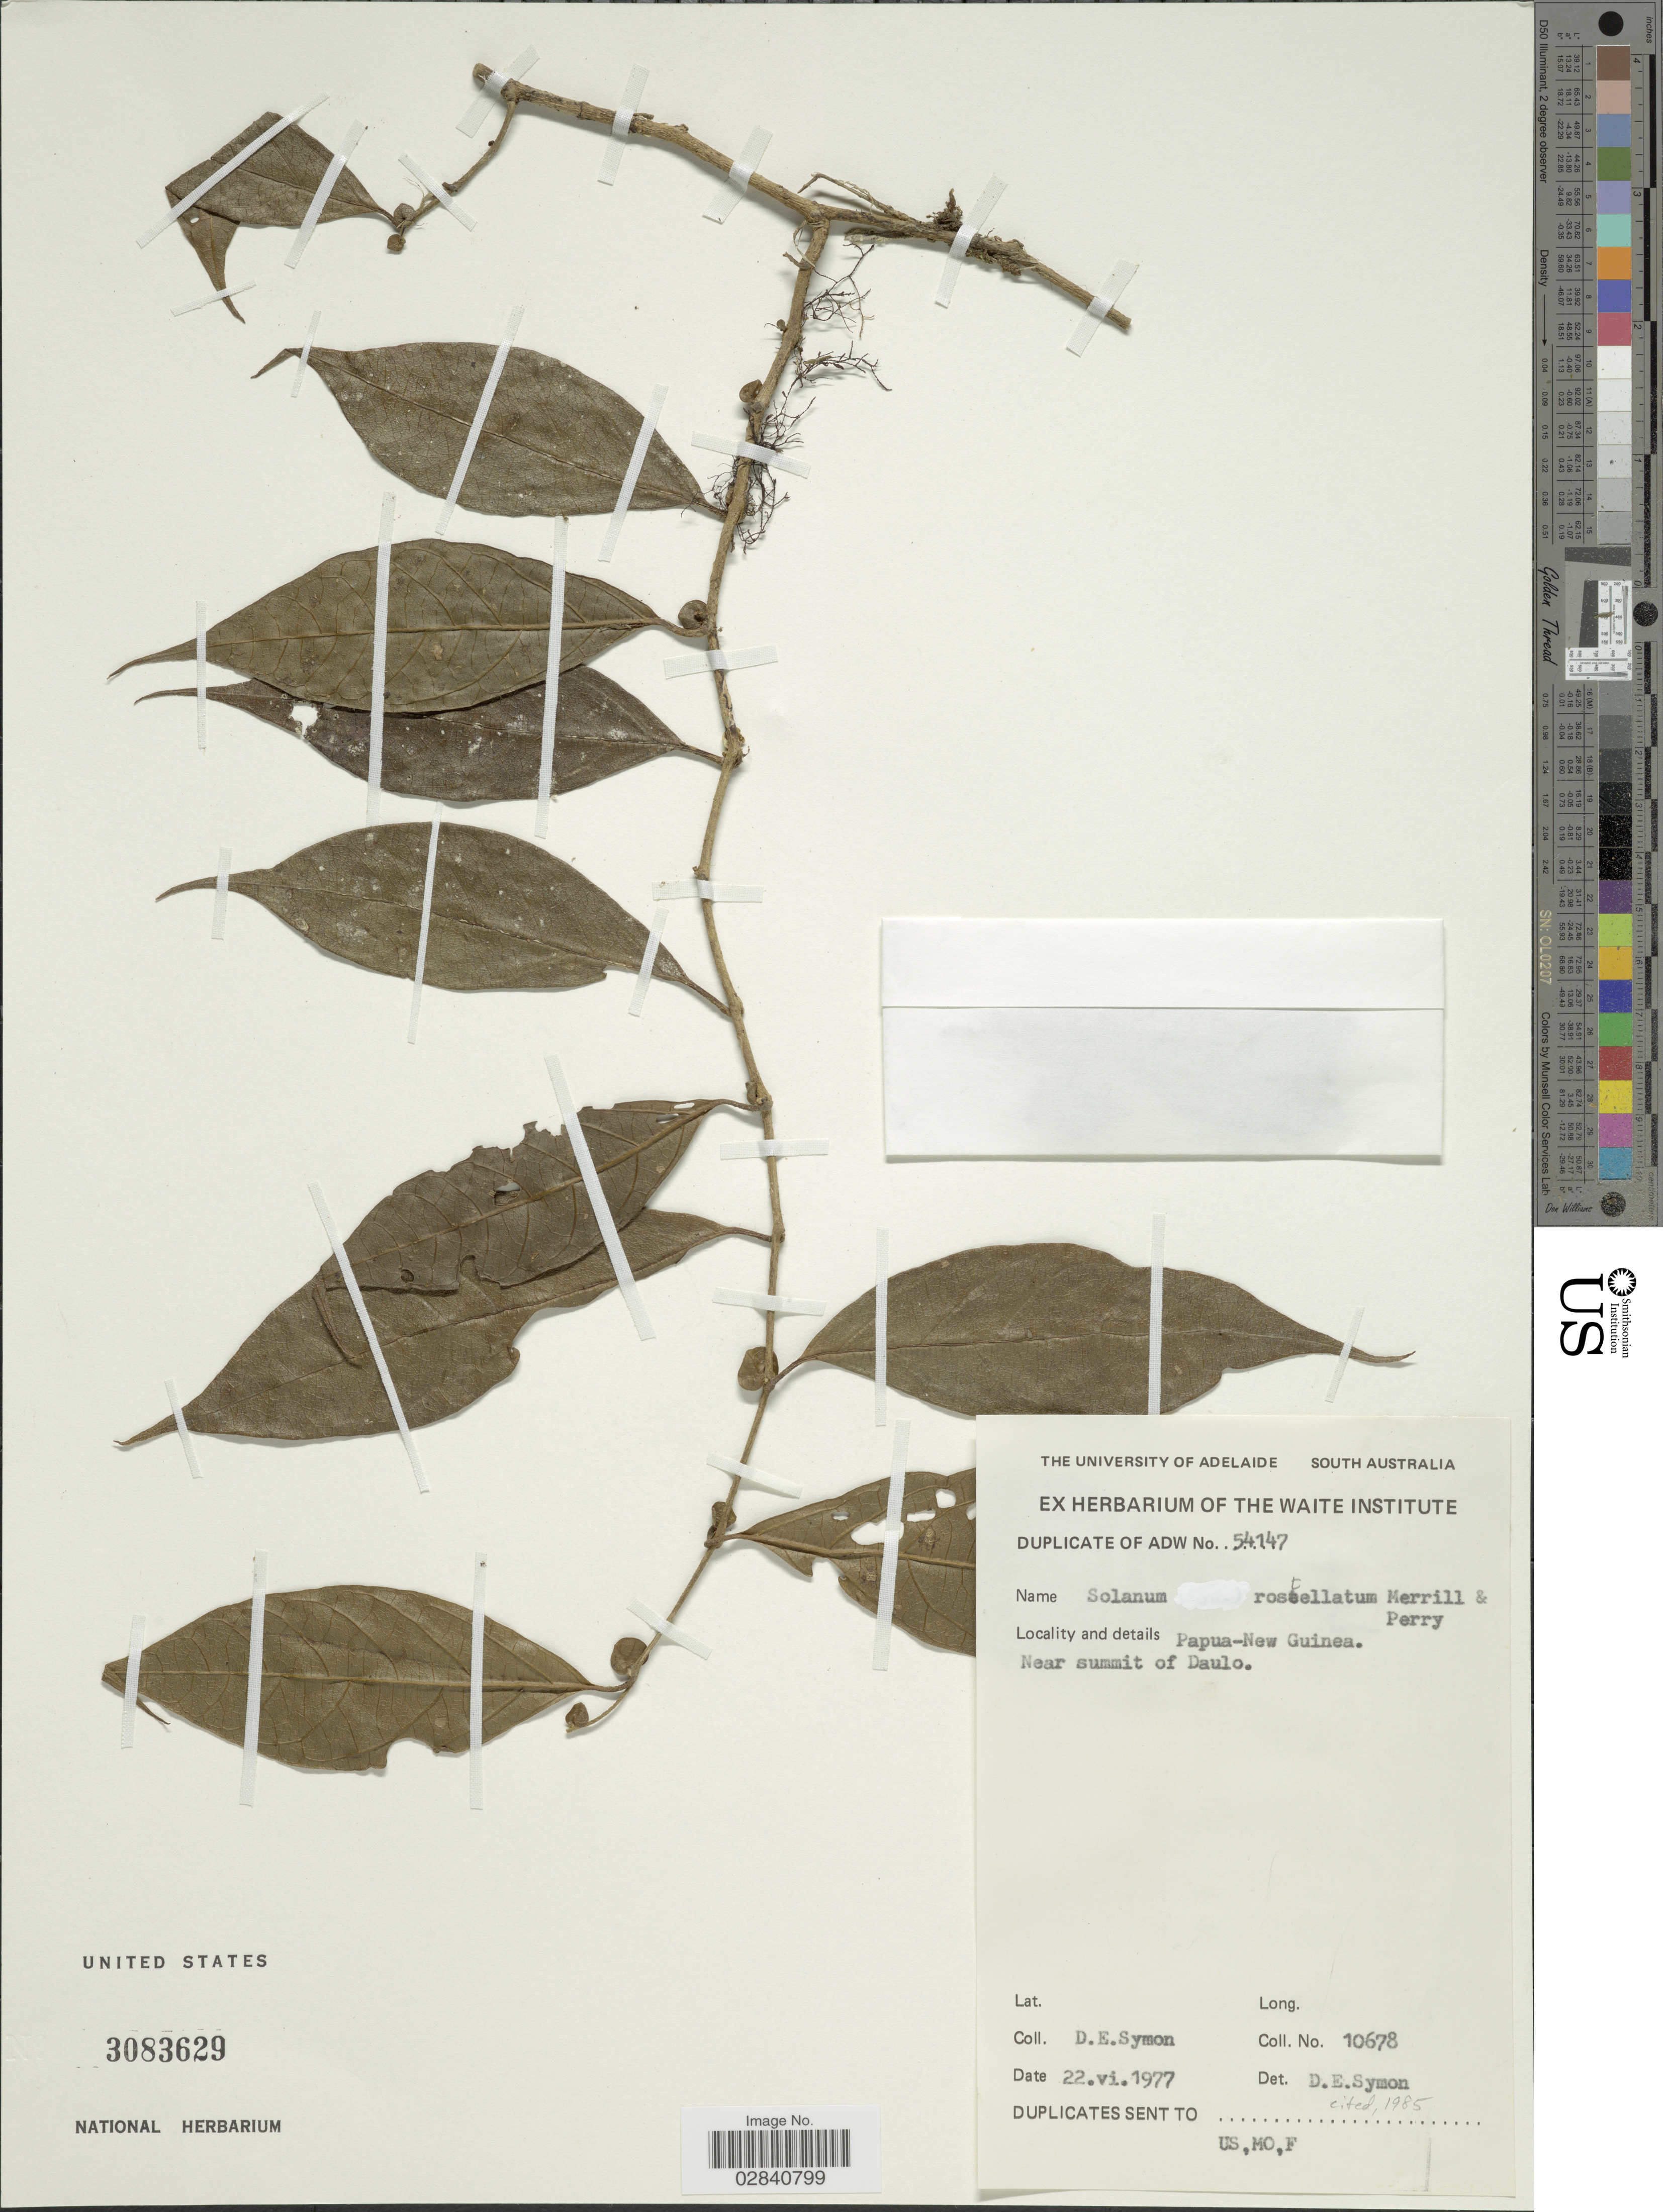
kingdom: Plantae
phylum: Tracheophyta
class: Magnoliopsida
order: Solanales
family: Solanaceae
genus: Lycianthes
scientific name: Lycianthes rostellata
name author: (Merr. & L.M. Perry) A.R. Bean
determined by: Knapp, S. D.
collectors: D. Symon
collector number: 10678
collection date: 1977-06-22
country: Papua New Guinea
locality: Near summit of Daulo.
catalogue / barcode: US 3083629